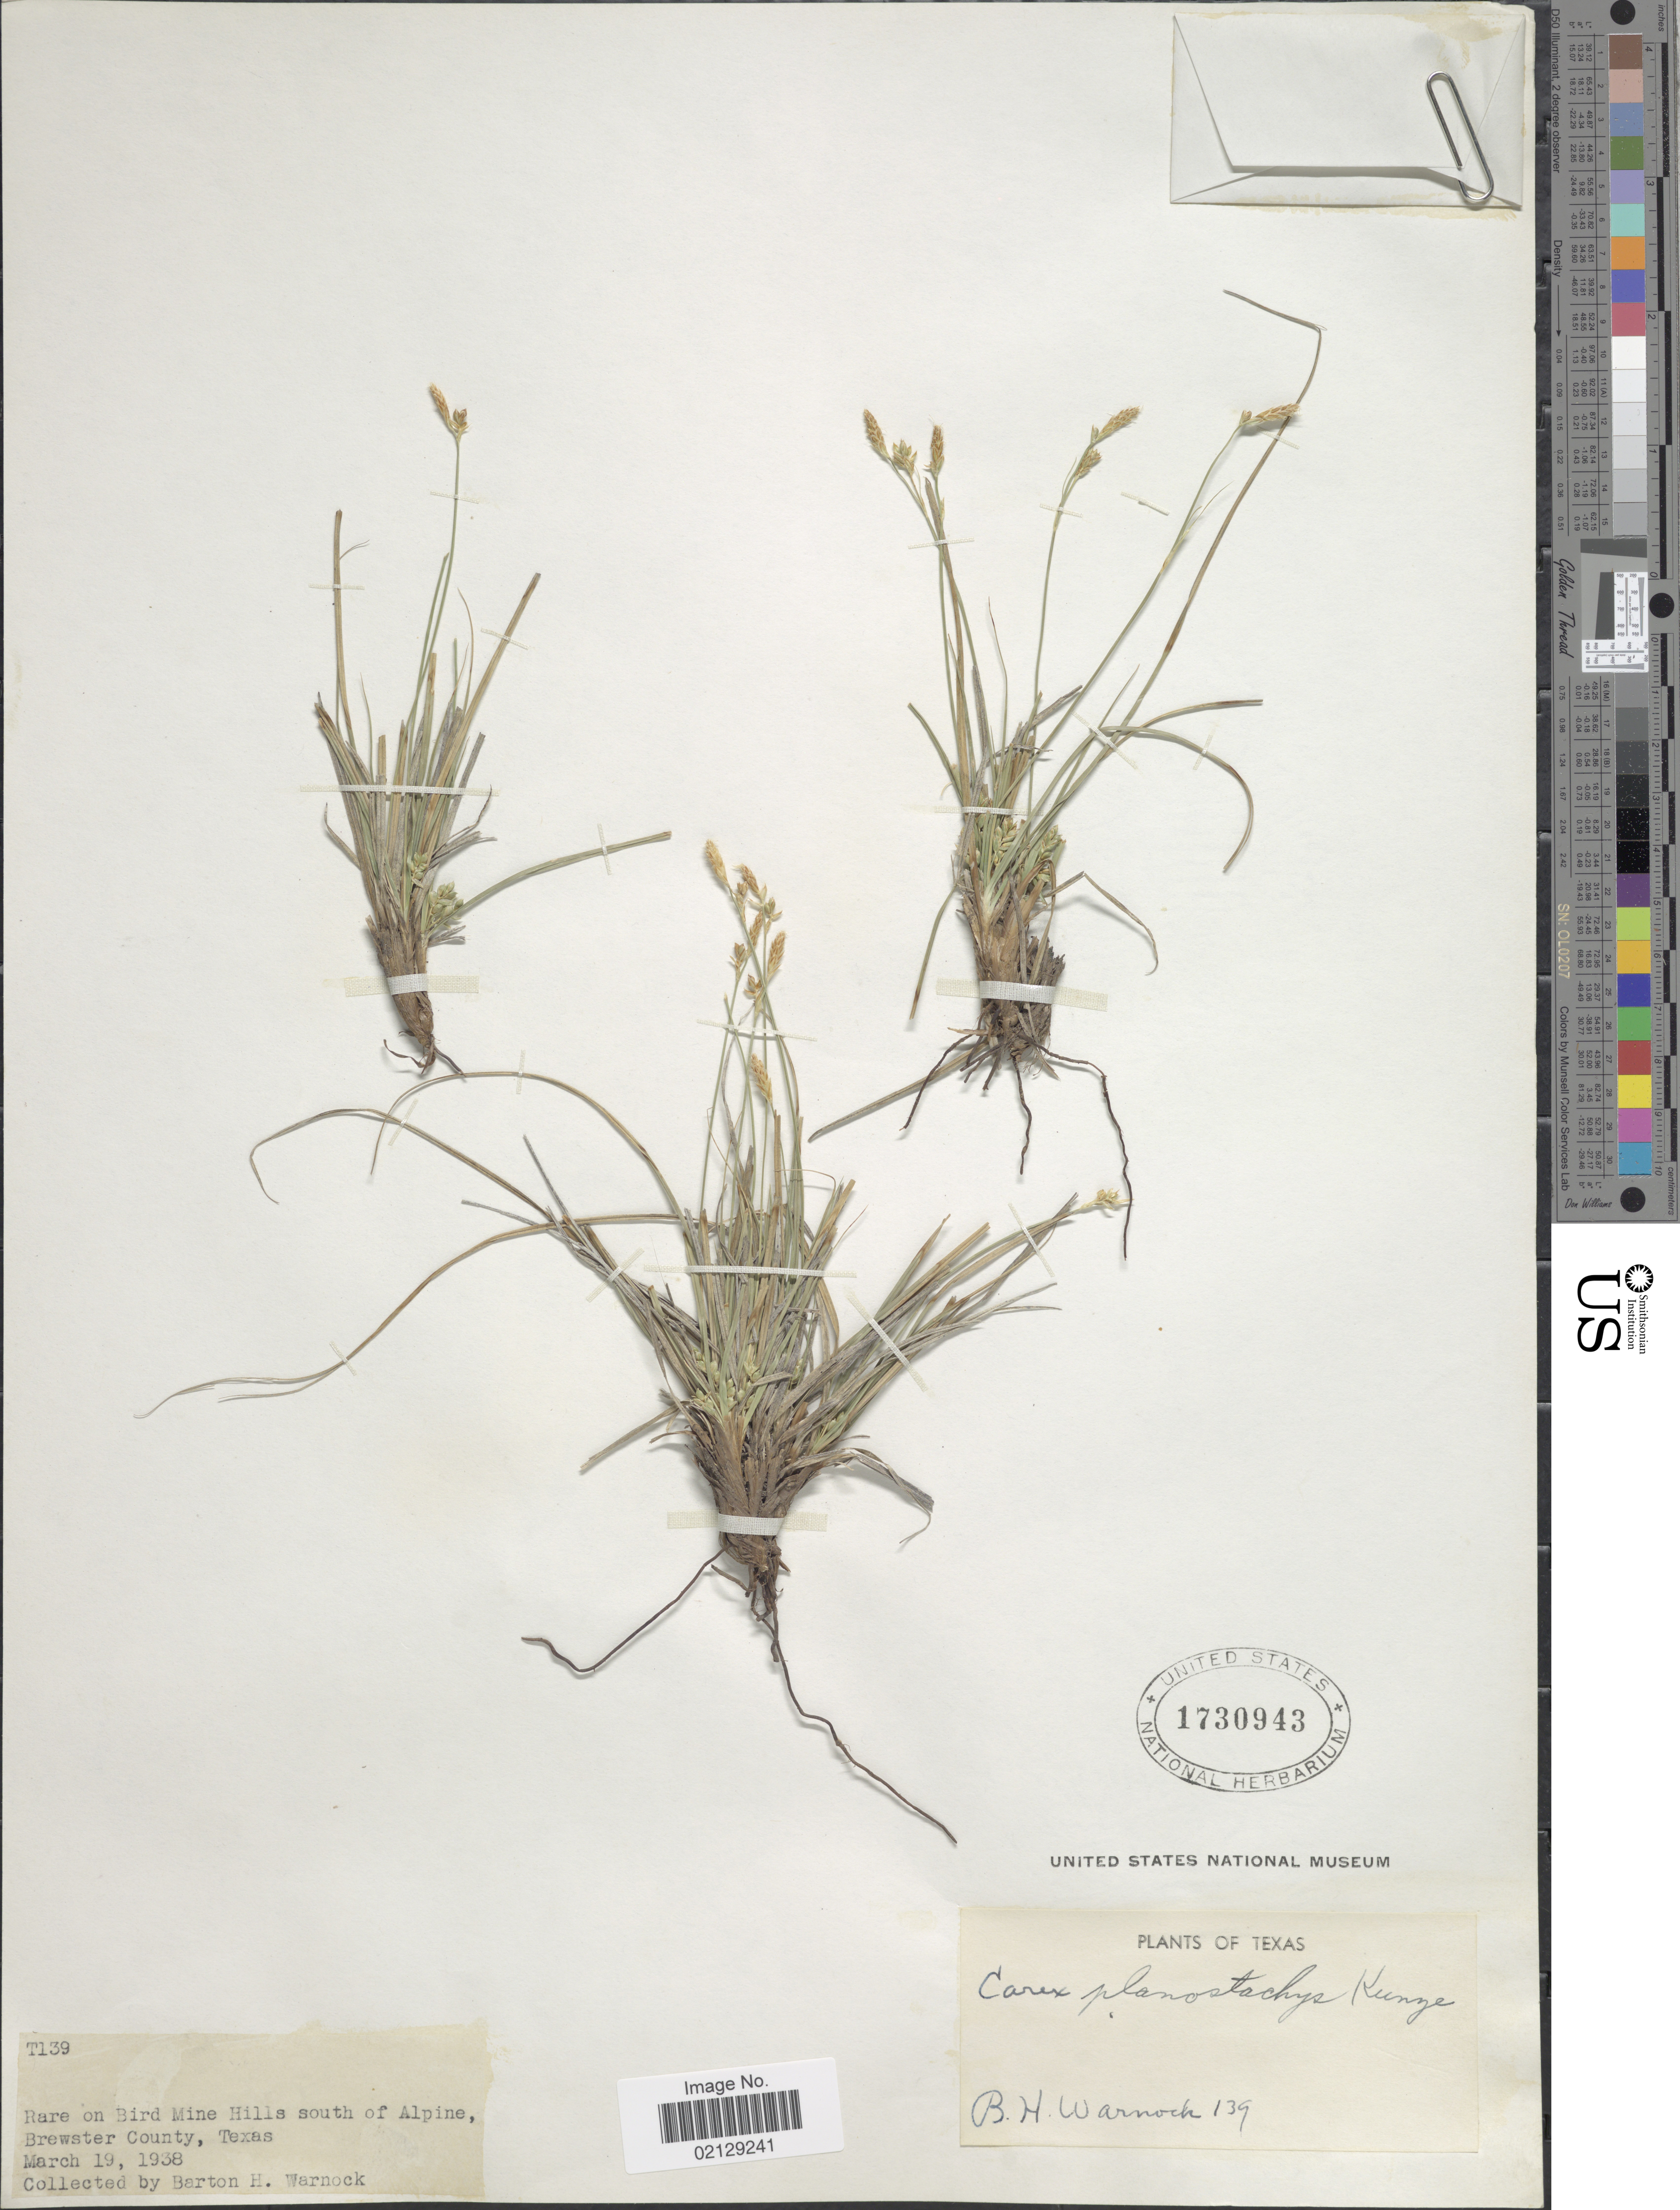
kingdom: Plantae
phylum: Tracheophyta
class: Liliopsida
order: Poales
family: Cyperaceae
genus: Carex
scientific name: Carex planostachys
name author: Kunze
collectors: B. H. Warnock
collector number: T139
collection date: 1938-03-19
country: United States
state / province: Texas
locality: Rare on Bird Mine Hills south of Alpine Brewster County, Texas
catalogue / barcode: US 1730943